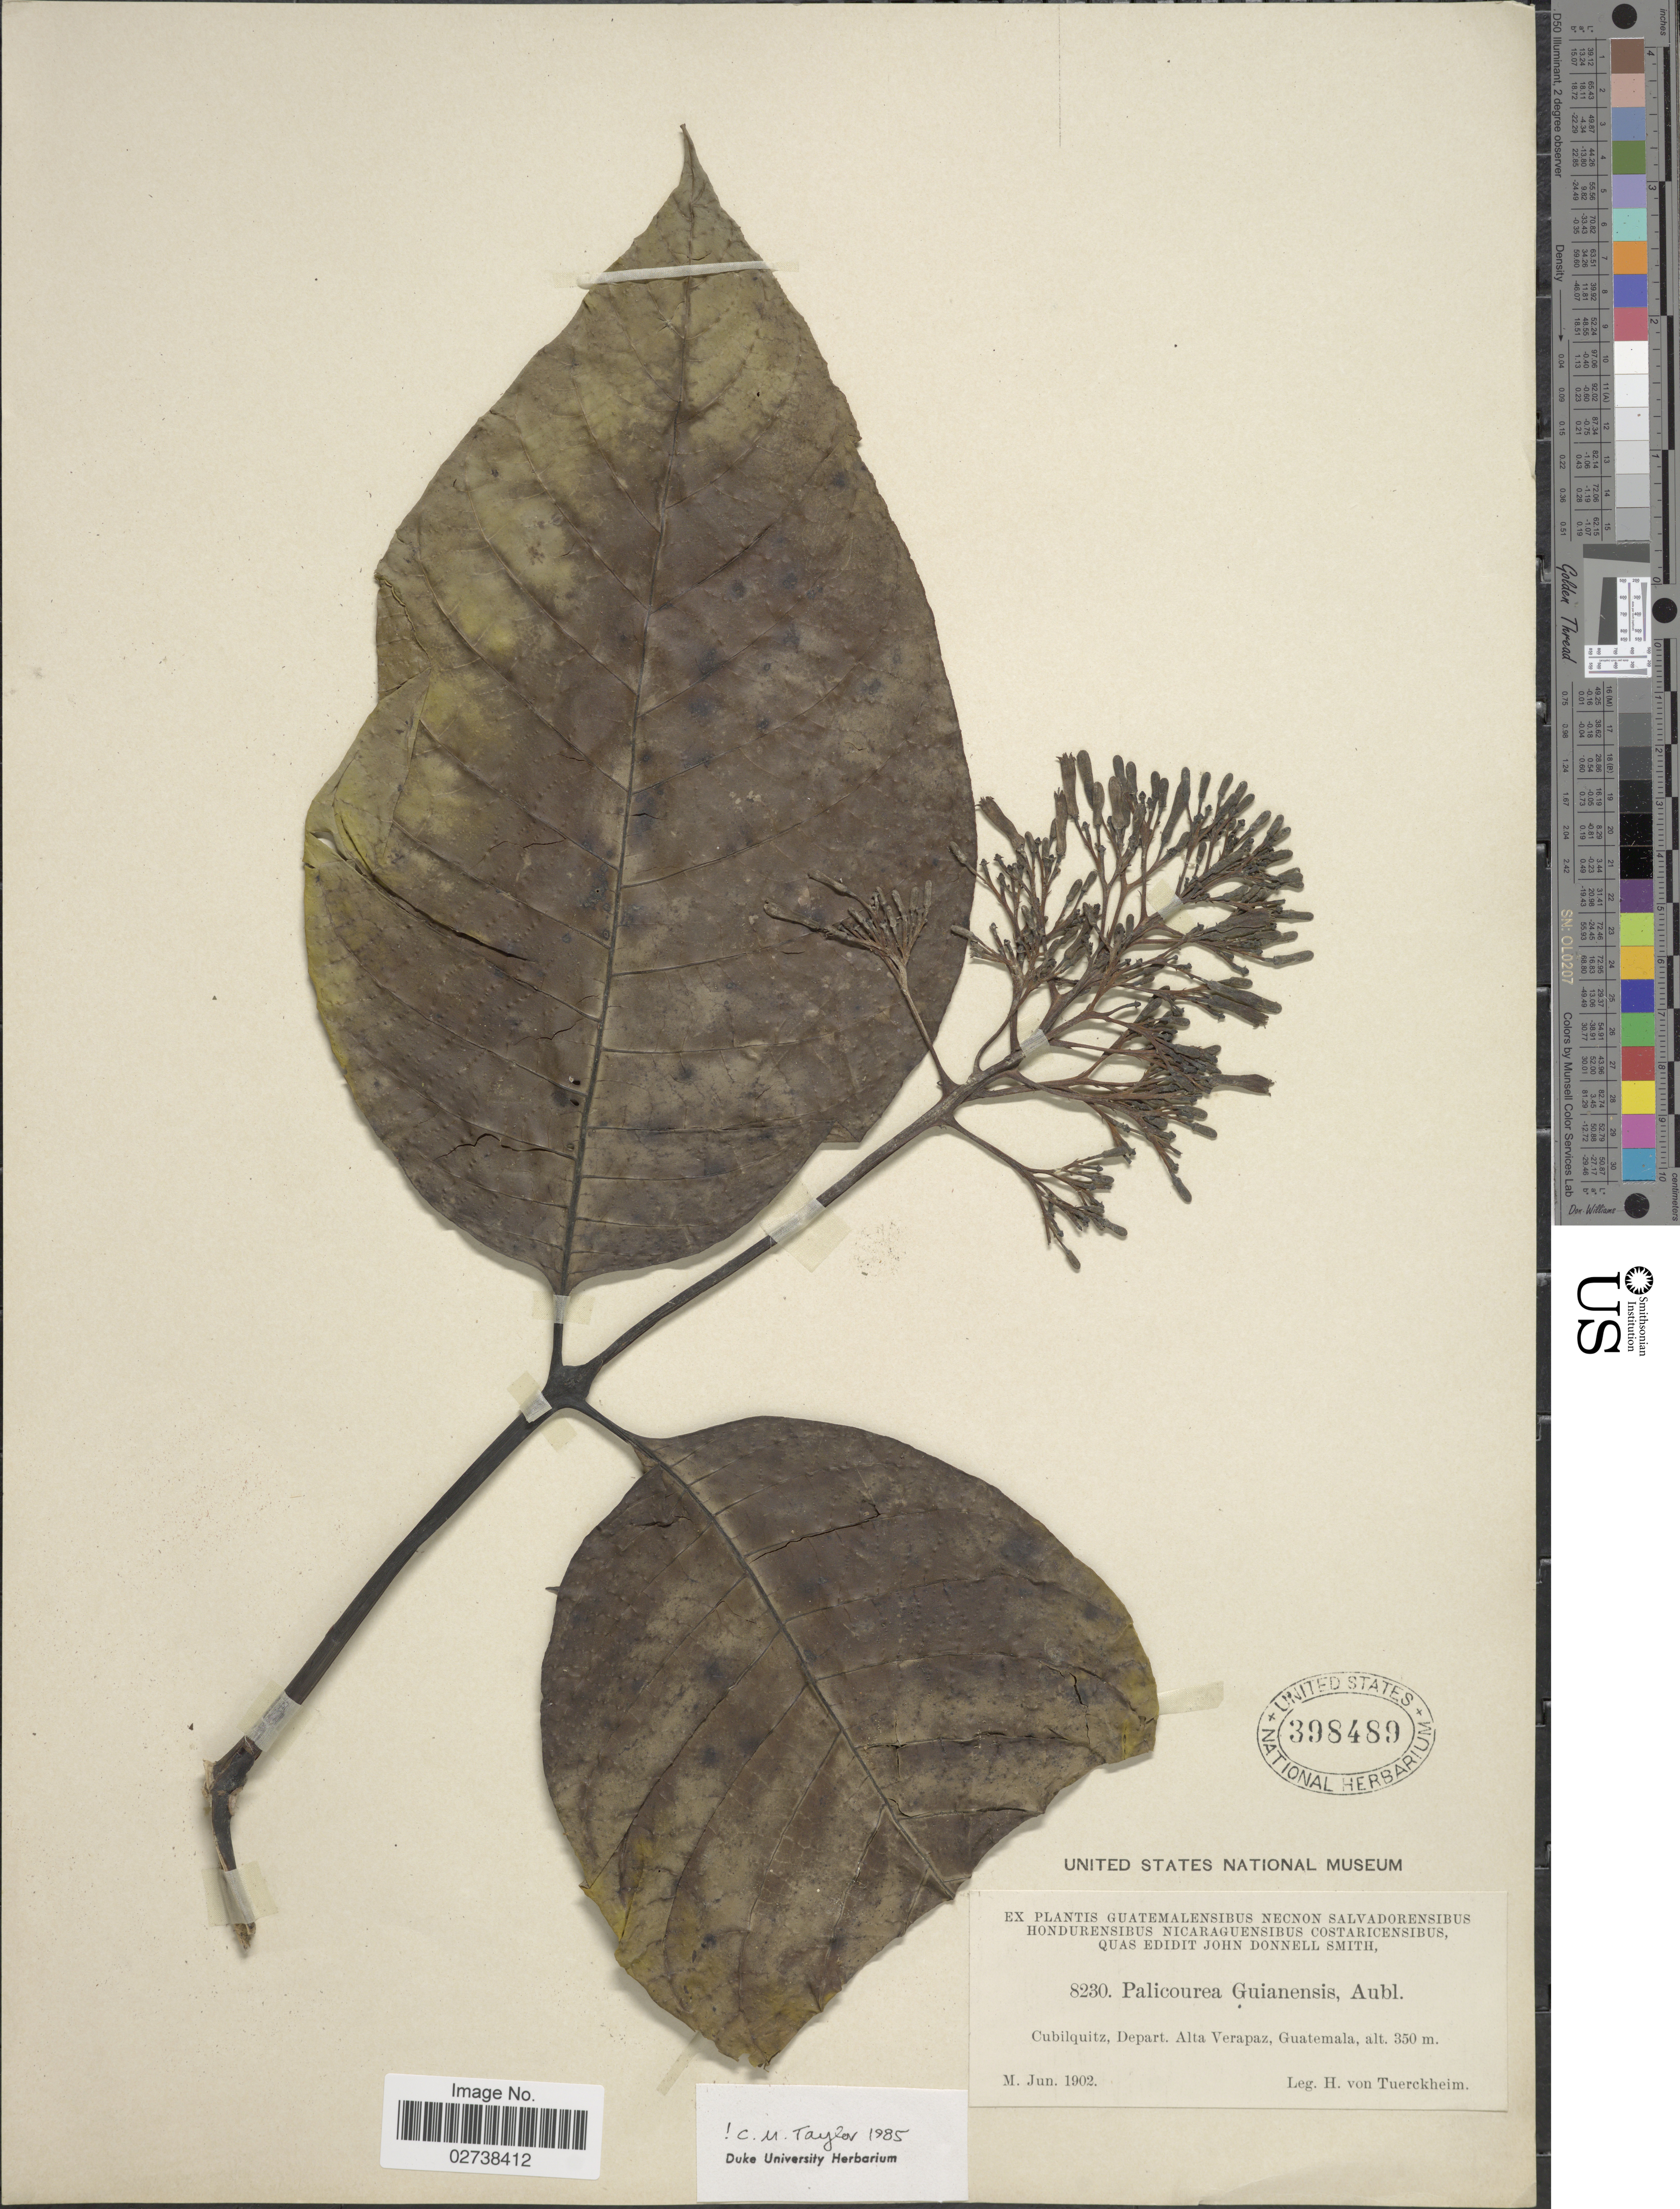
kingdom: Plantae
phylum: Tracheophyta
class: Magnoliopsida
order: Gentianales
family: Rubiaceae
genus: Palicourea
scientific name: Palicourea guianensis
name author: Aubl.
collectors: H. von Türckheim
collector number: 8230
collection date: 1902-06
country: Guatemala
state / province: Alta Verapaz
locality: Cubilquitz, Depart. Alta Verapaz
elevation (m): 350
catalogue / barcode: US 398489